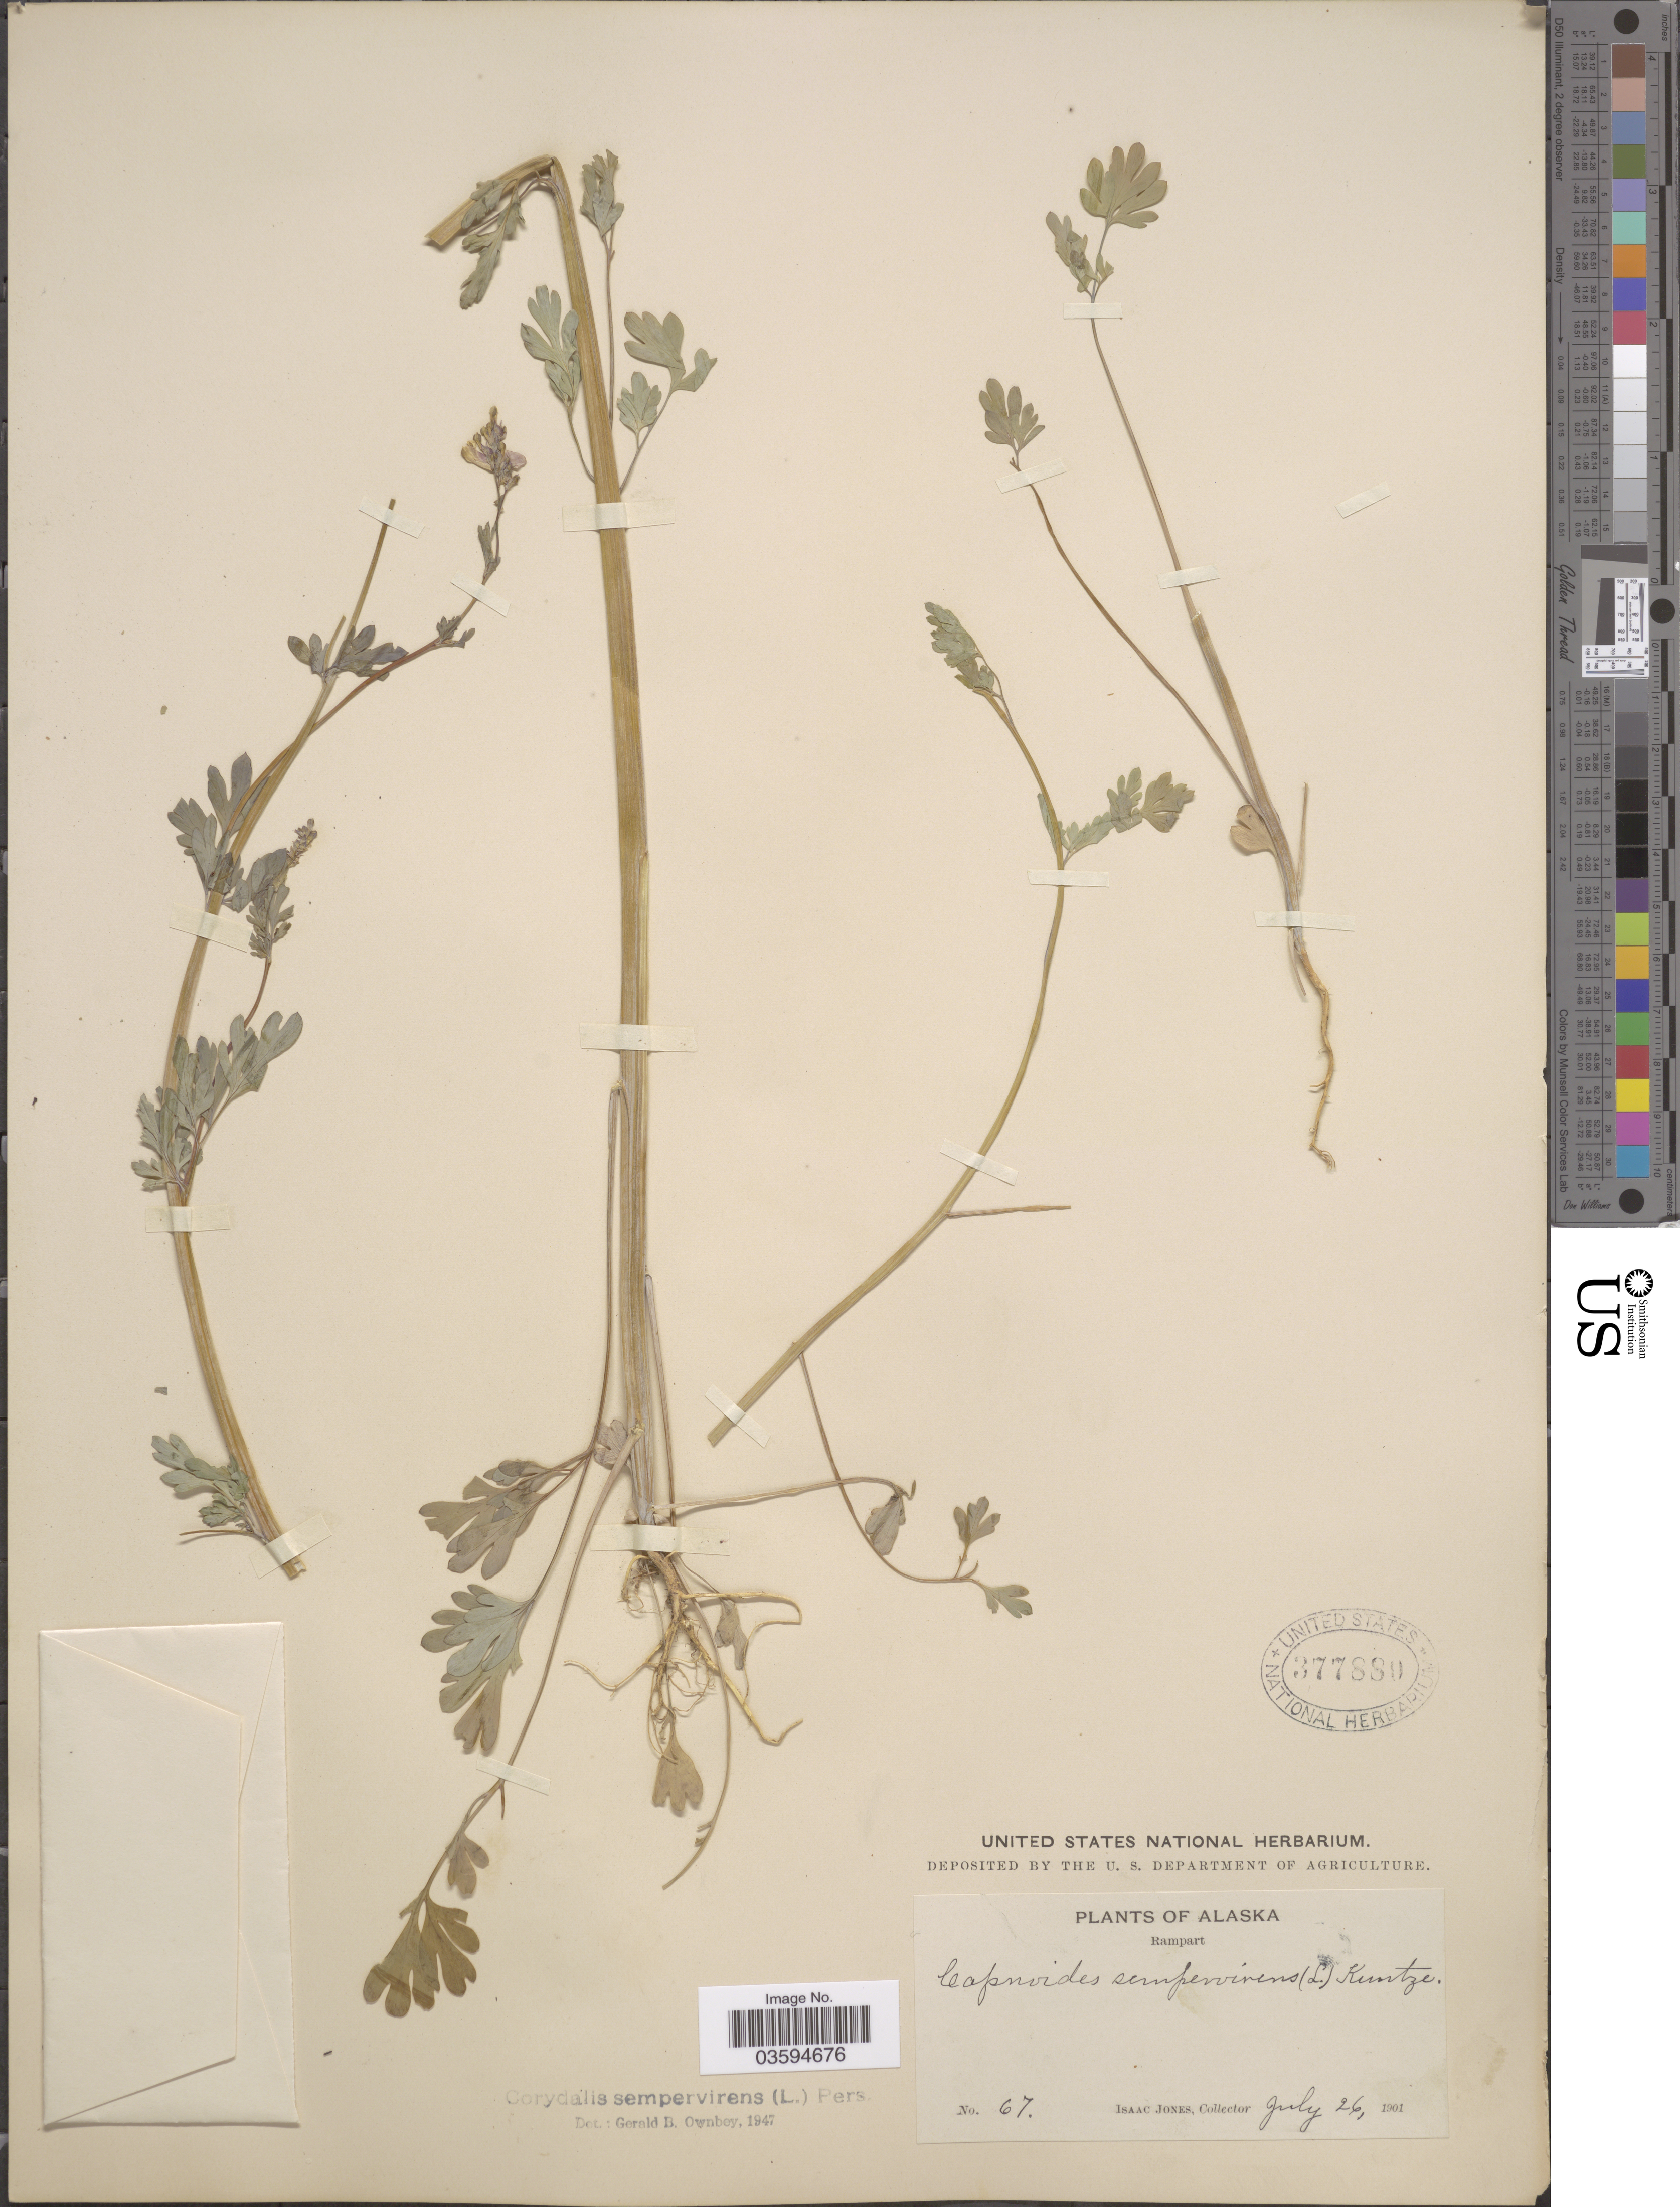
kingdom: Plantae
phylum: Tracheophyta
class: Magnoliopsida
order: Ranunculales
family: Papaveraceae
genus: Capnoides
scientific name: Capnoides sempervirens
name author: (L.) Borkh.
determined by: Strong, M. T., (US), Smithsonian Institution - National Museum of Natural History (UNITED STATES)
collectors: I. Jones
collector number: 67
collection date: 1901-07-26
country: United States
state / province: Alaska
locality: Rampart.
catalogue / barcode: US 377880